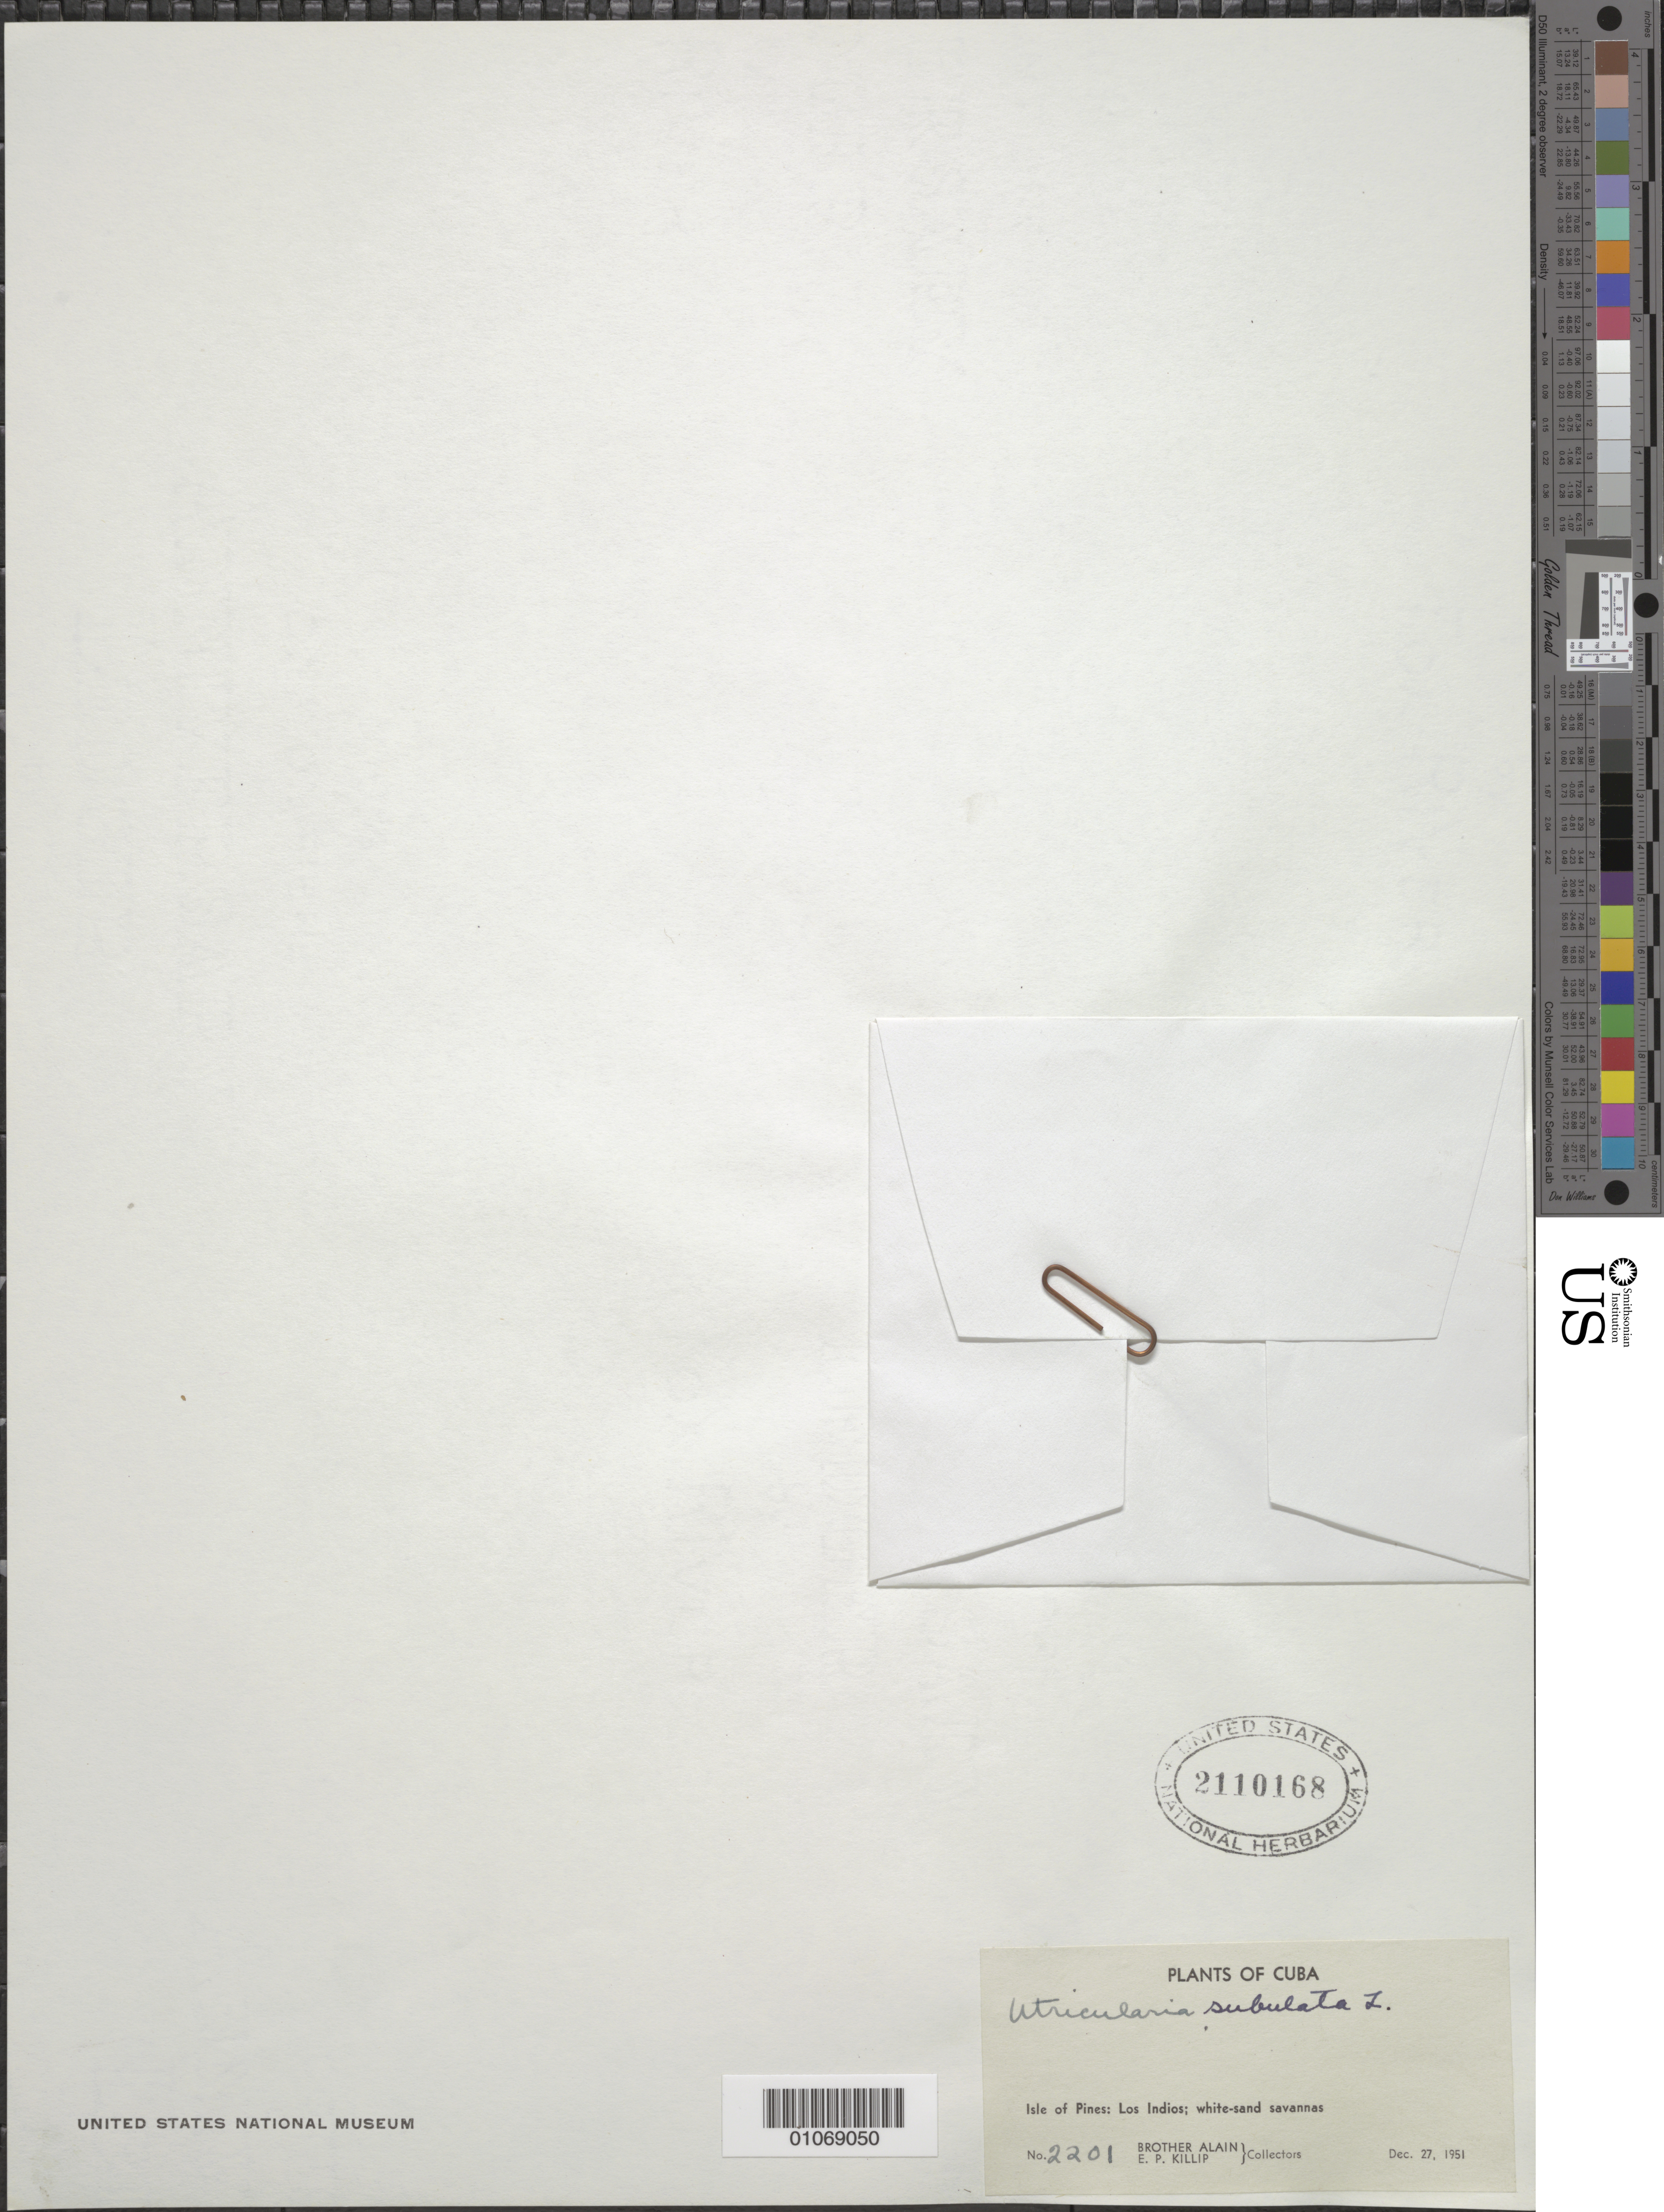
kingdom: Plantae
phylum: Tracheophyta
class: Magnoliopsida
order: Lamiales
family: Lentibulariaceae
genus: Utricularia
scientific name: Utricularia subulata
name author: L.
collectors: A. H. Liogier & E. P. Killip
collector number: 2201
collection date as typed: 27 Dec 1951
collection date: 1951-12-27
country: Cuba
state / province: Isla de La Juventud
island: Isla de la Juventud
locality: Los Indios: white-sand savannas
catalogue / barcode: US 2110168